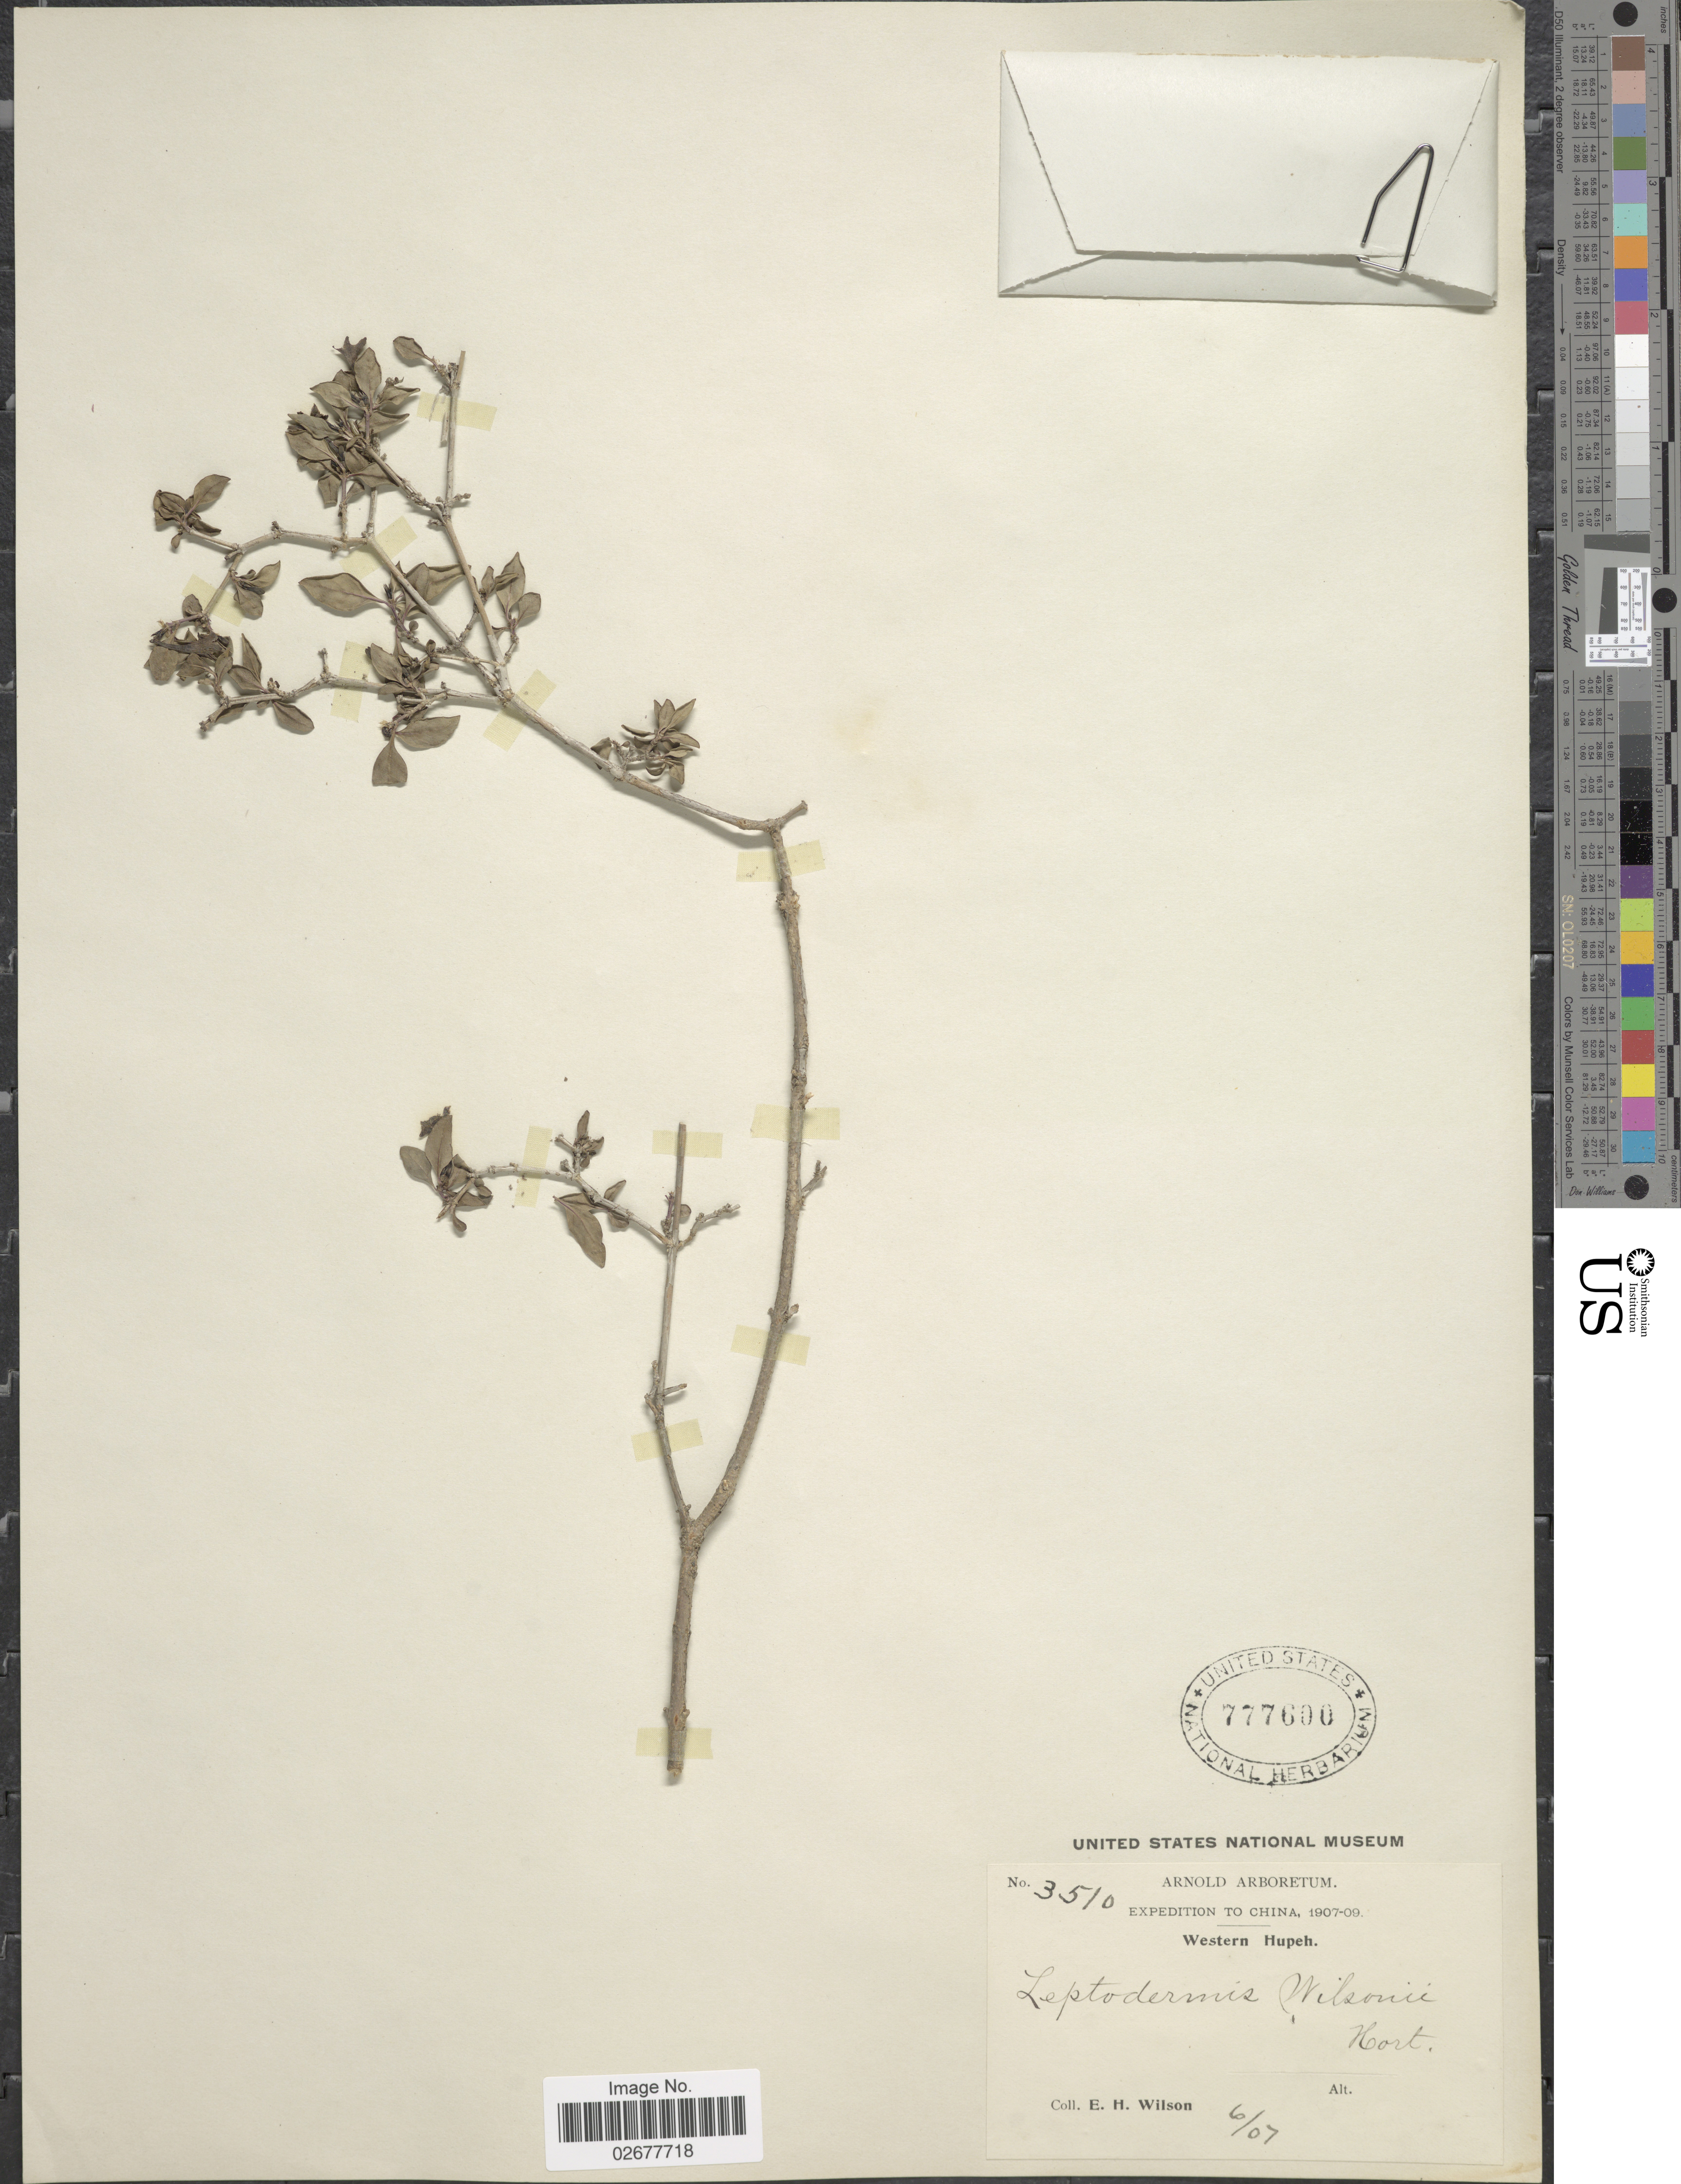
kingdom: Plantae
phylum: Tracheophyta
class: Magnoliopsida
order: Gentianales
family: Rubiaceae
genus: Leptodermis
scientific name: Leptodermis potanini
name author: Batalin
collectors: E. Wilson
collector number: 3510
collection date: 1907-06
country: China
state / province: Hubei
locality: Western Hupeh.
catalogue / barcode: US 777600